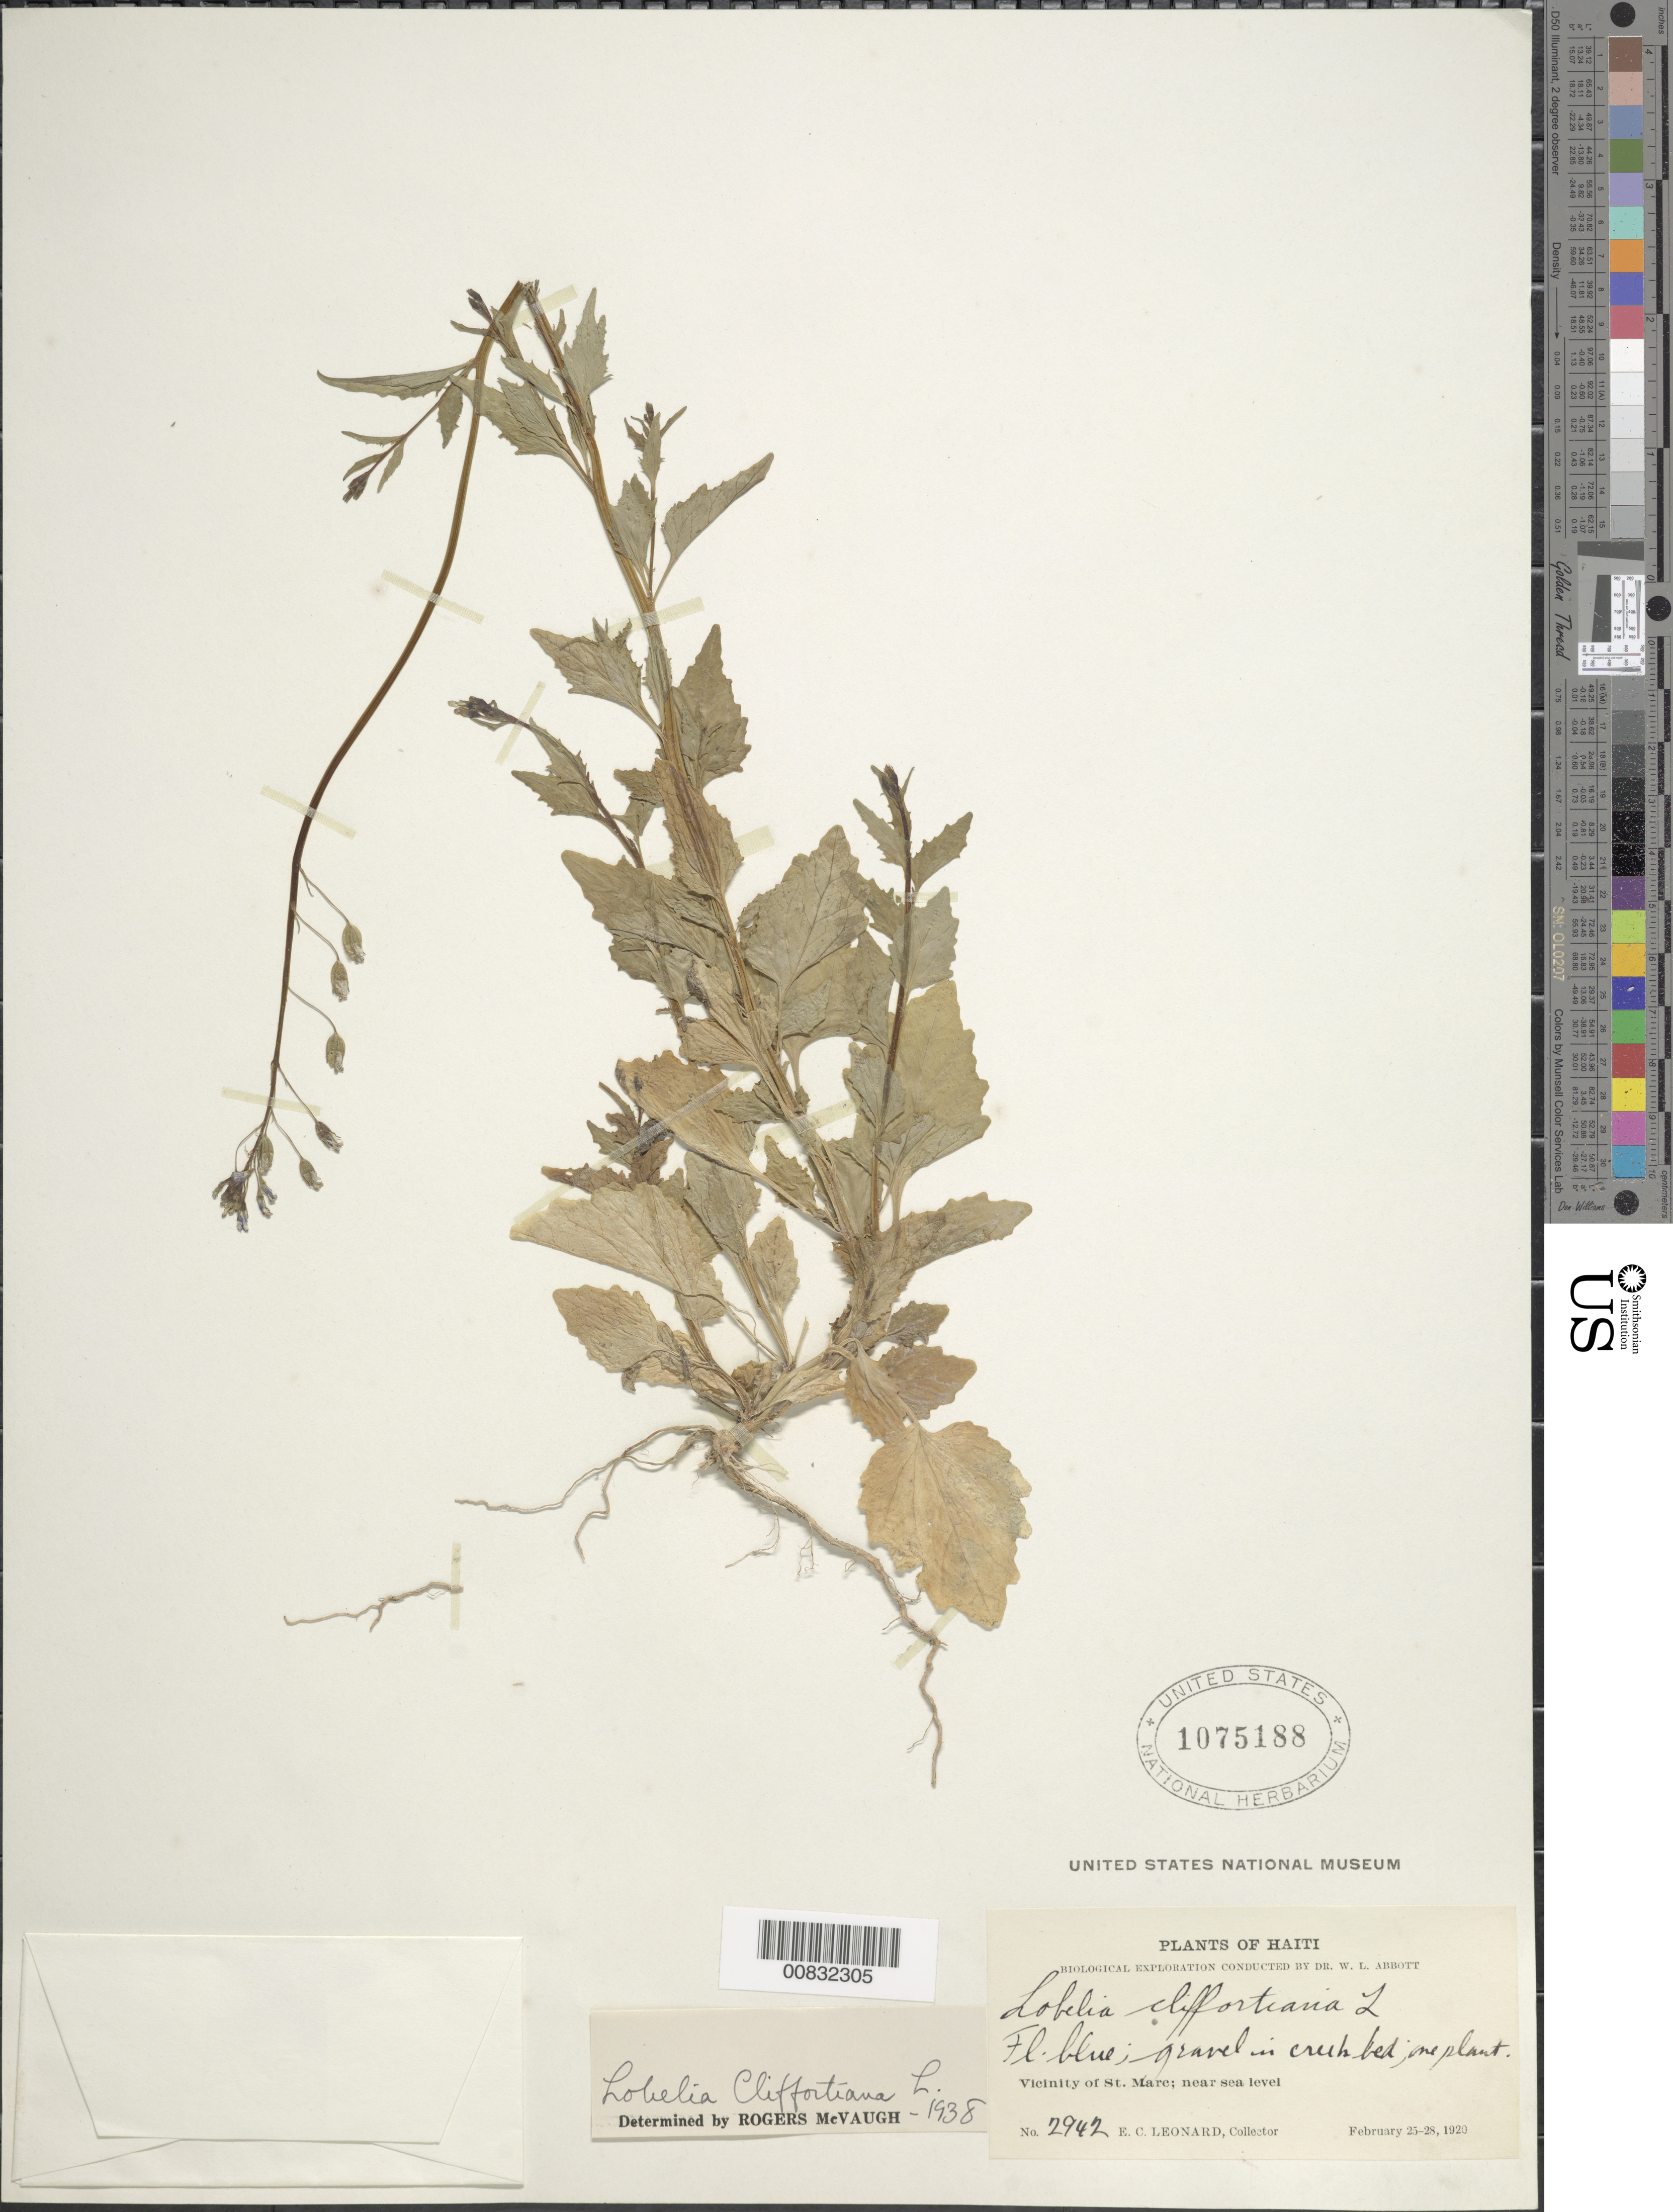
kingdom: Plantae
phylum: Tracheophyta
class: Magnoliopsida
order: Asterales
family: Campanulaceae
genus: Lobelia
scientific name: Lobelia cliffortiana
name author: L.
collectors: E. C. Leonard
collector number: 2942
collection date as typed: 25 Feb 1920 to 28 Feb 1920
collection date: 1920-02-25/1920-02-28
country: Haiti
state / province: Artibonite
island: Hispaniola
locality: Vicinity of St. Marc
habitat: Gravel in creek bed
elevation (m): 0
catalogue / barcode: US 1075188